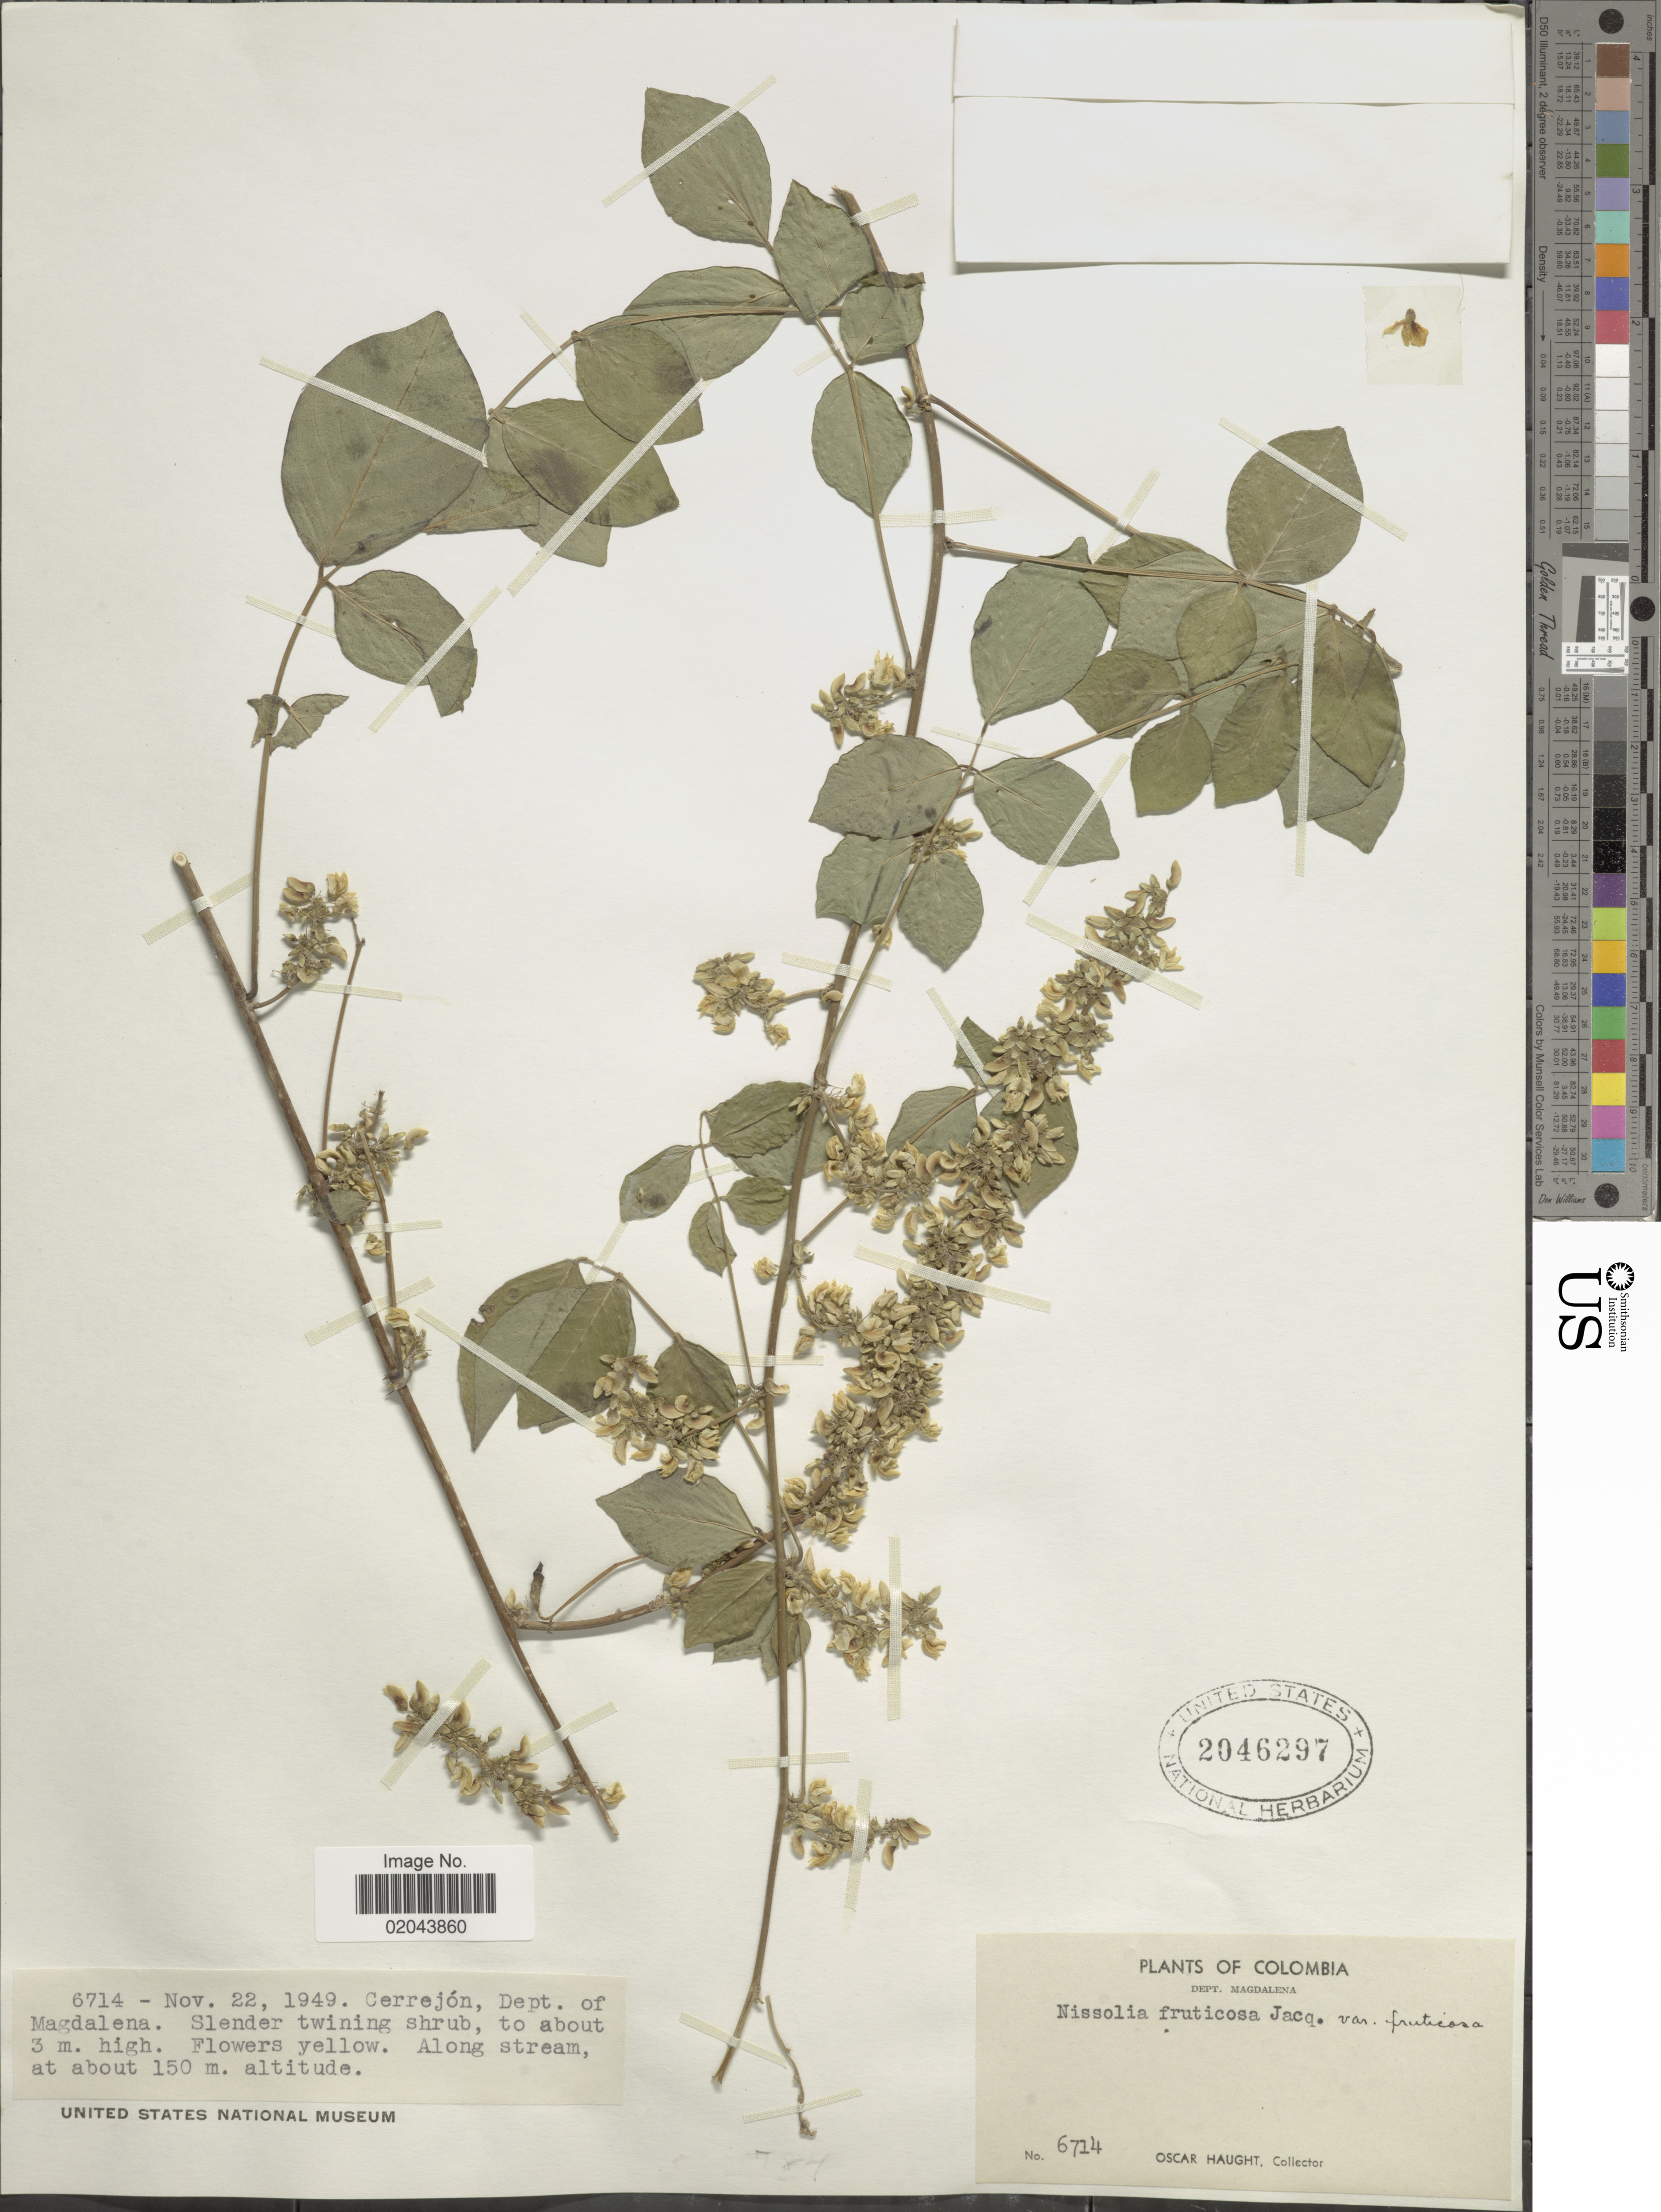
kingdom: Plantae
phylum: Tracheophyta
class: Magnoliopsida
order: Fabales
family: Fabaceae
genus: Nissolia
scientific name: Nissolia fruticosa var. fruticosa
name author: Jacq.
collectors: O. L. Haught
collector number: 6714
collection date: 1949-11-22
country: Colombia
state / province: Magdalena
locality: Cerrejon, along stream.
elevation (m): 150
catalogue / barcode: US 2046297